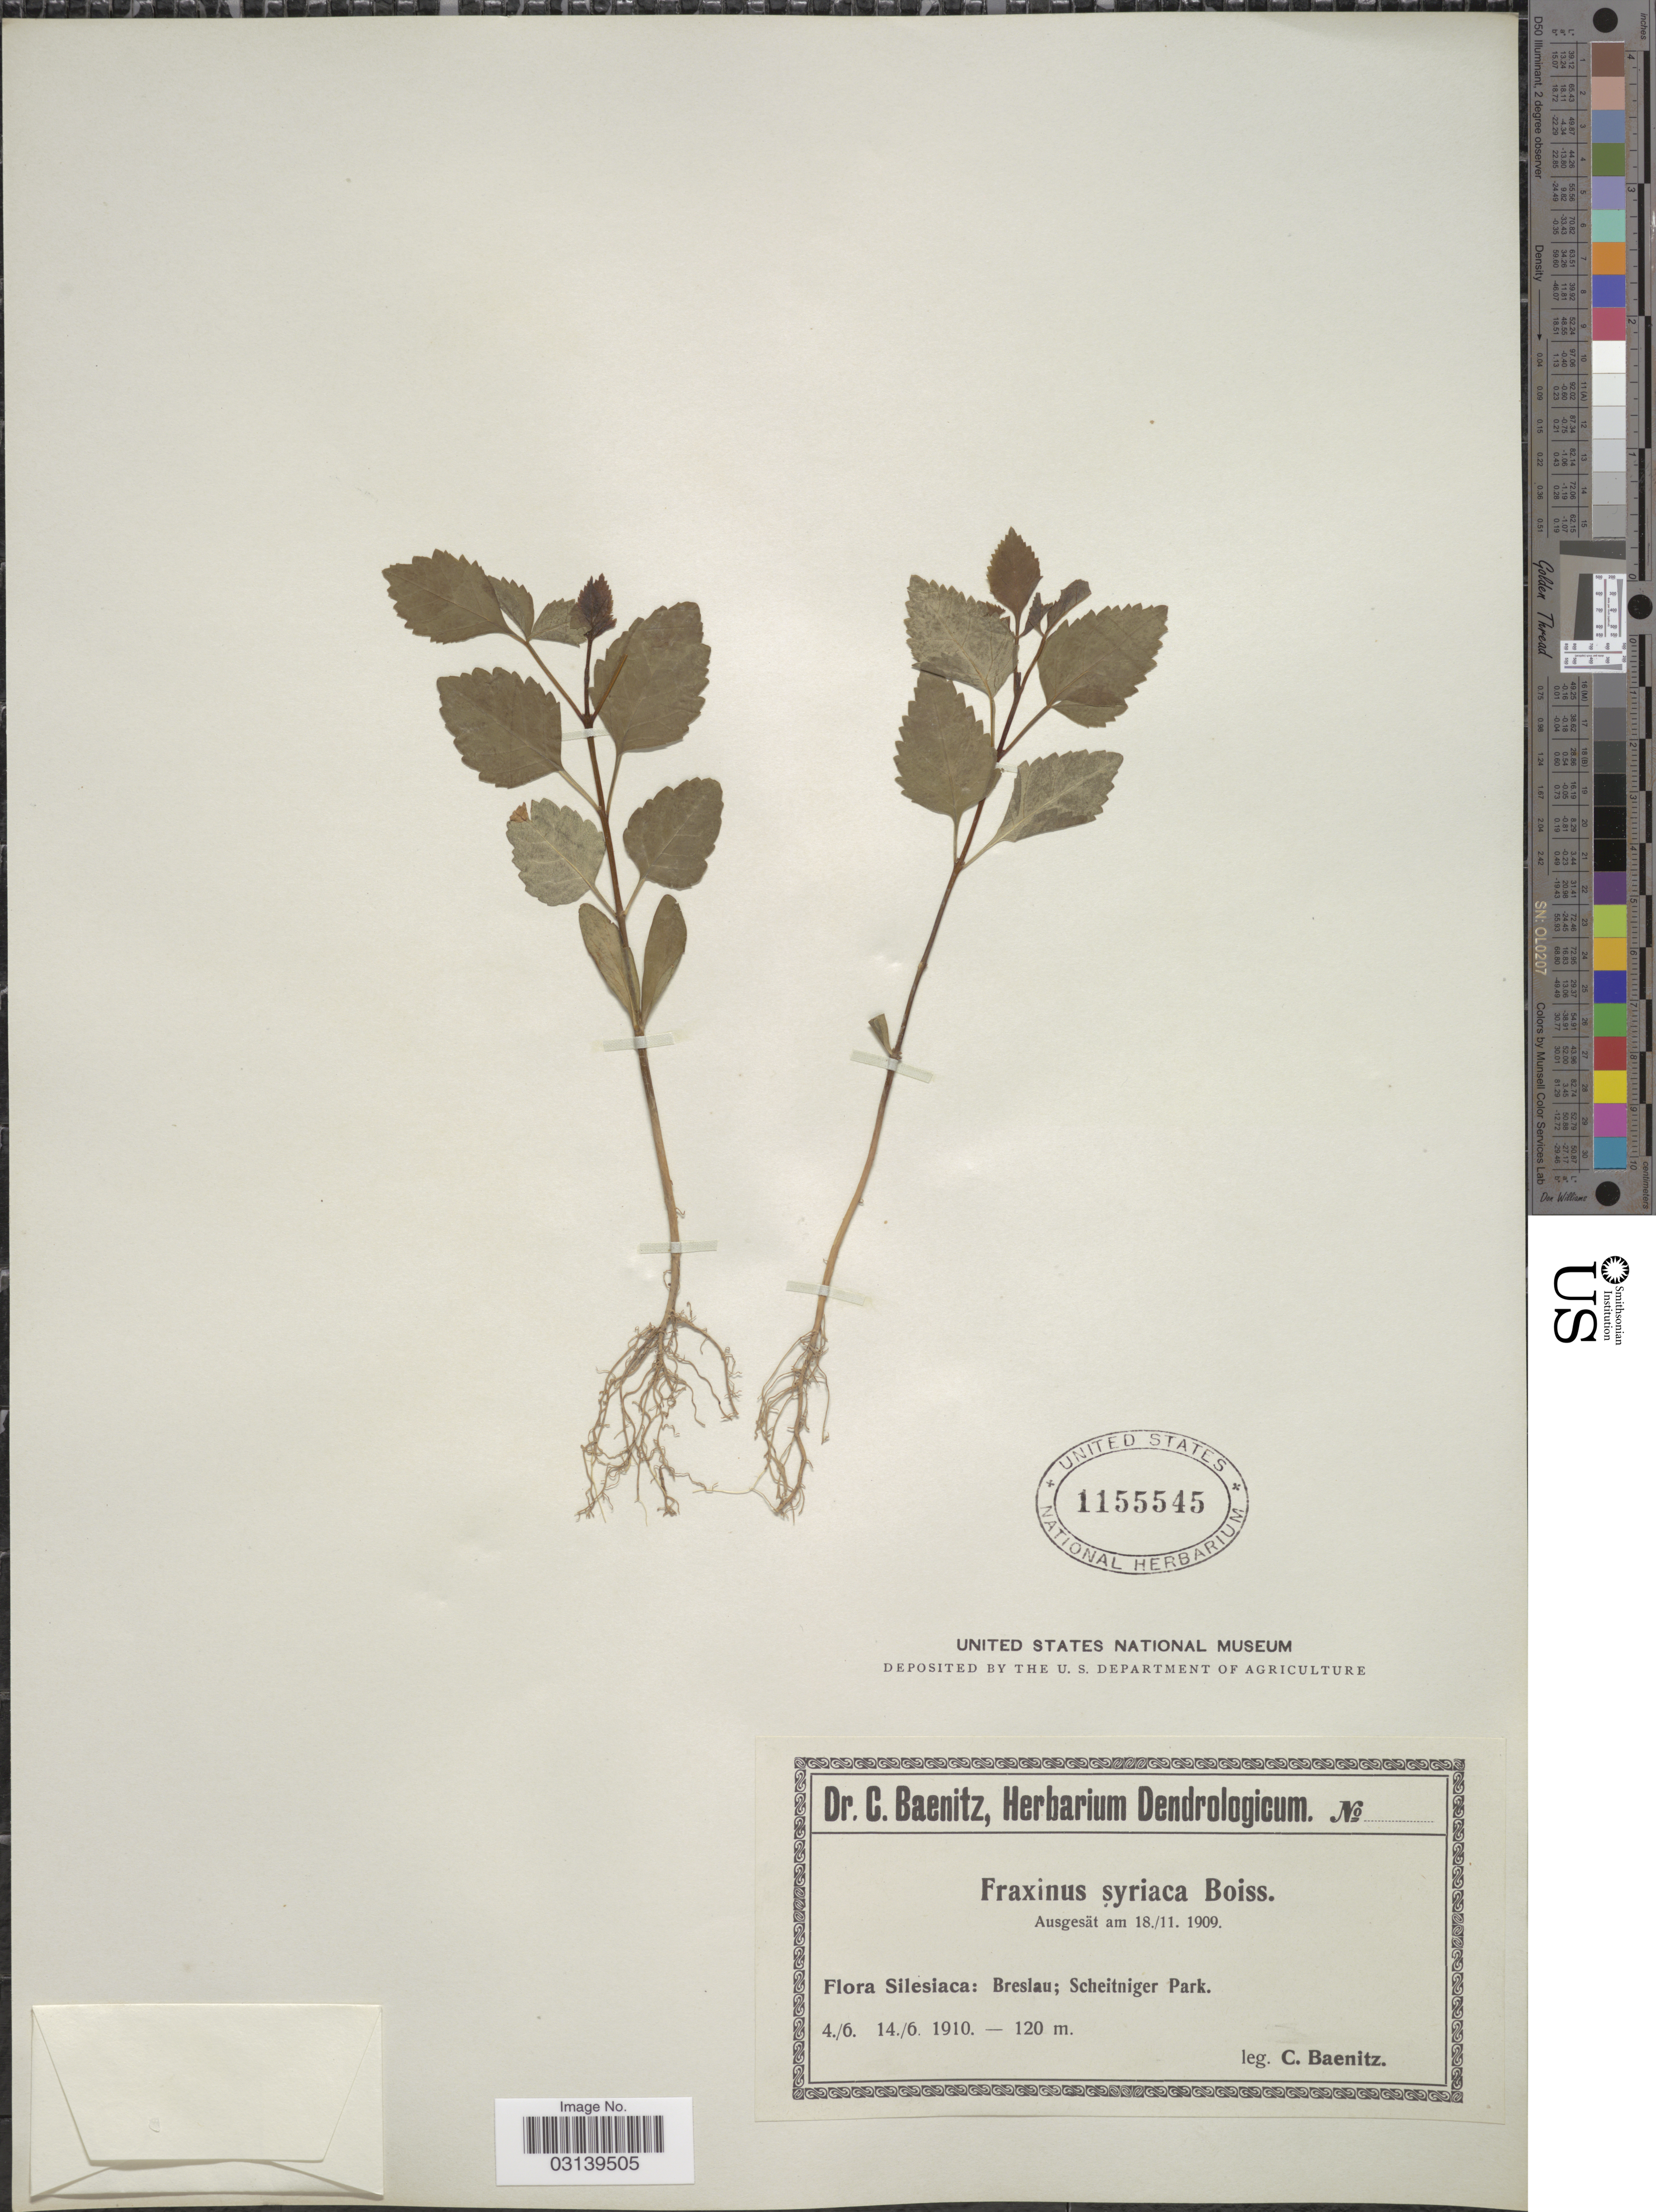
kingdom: Plantae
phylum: Tracheophyta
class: Magnoliopsida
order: Lamiales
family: Oleaceae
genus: Fraxinus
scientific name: Fraxinus syriaca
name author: Boiss.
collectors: C. G. Baenitz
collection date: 1910-06-04/1910-06-14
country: Poland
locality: Silesiaca: Breslau; Scheitniger Park.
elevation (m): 120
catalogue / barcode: US 1155545